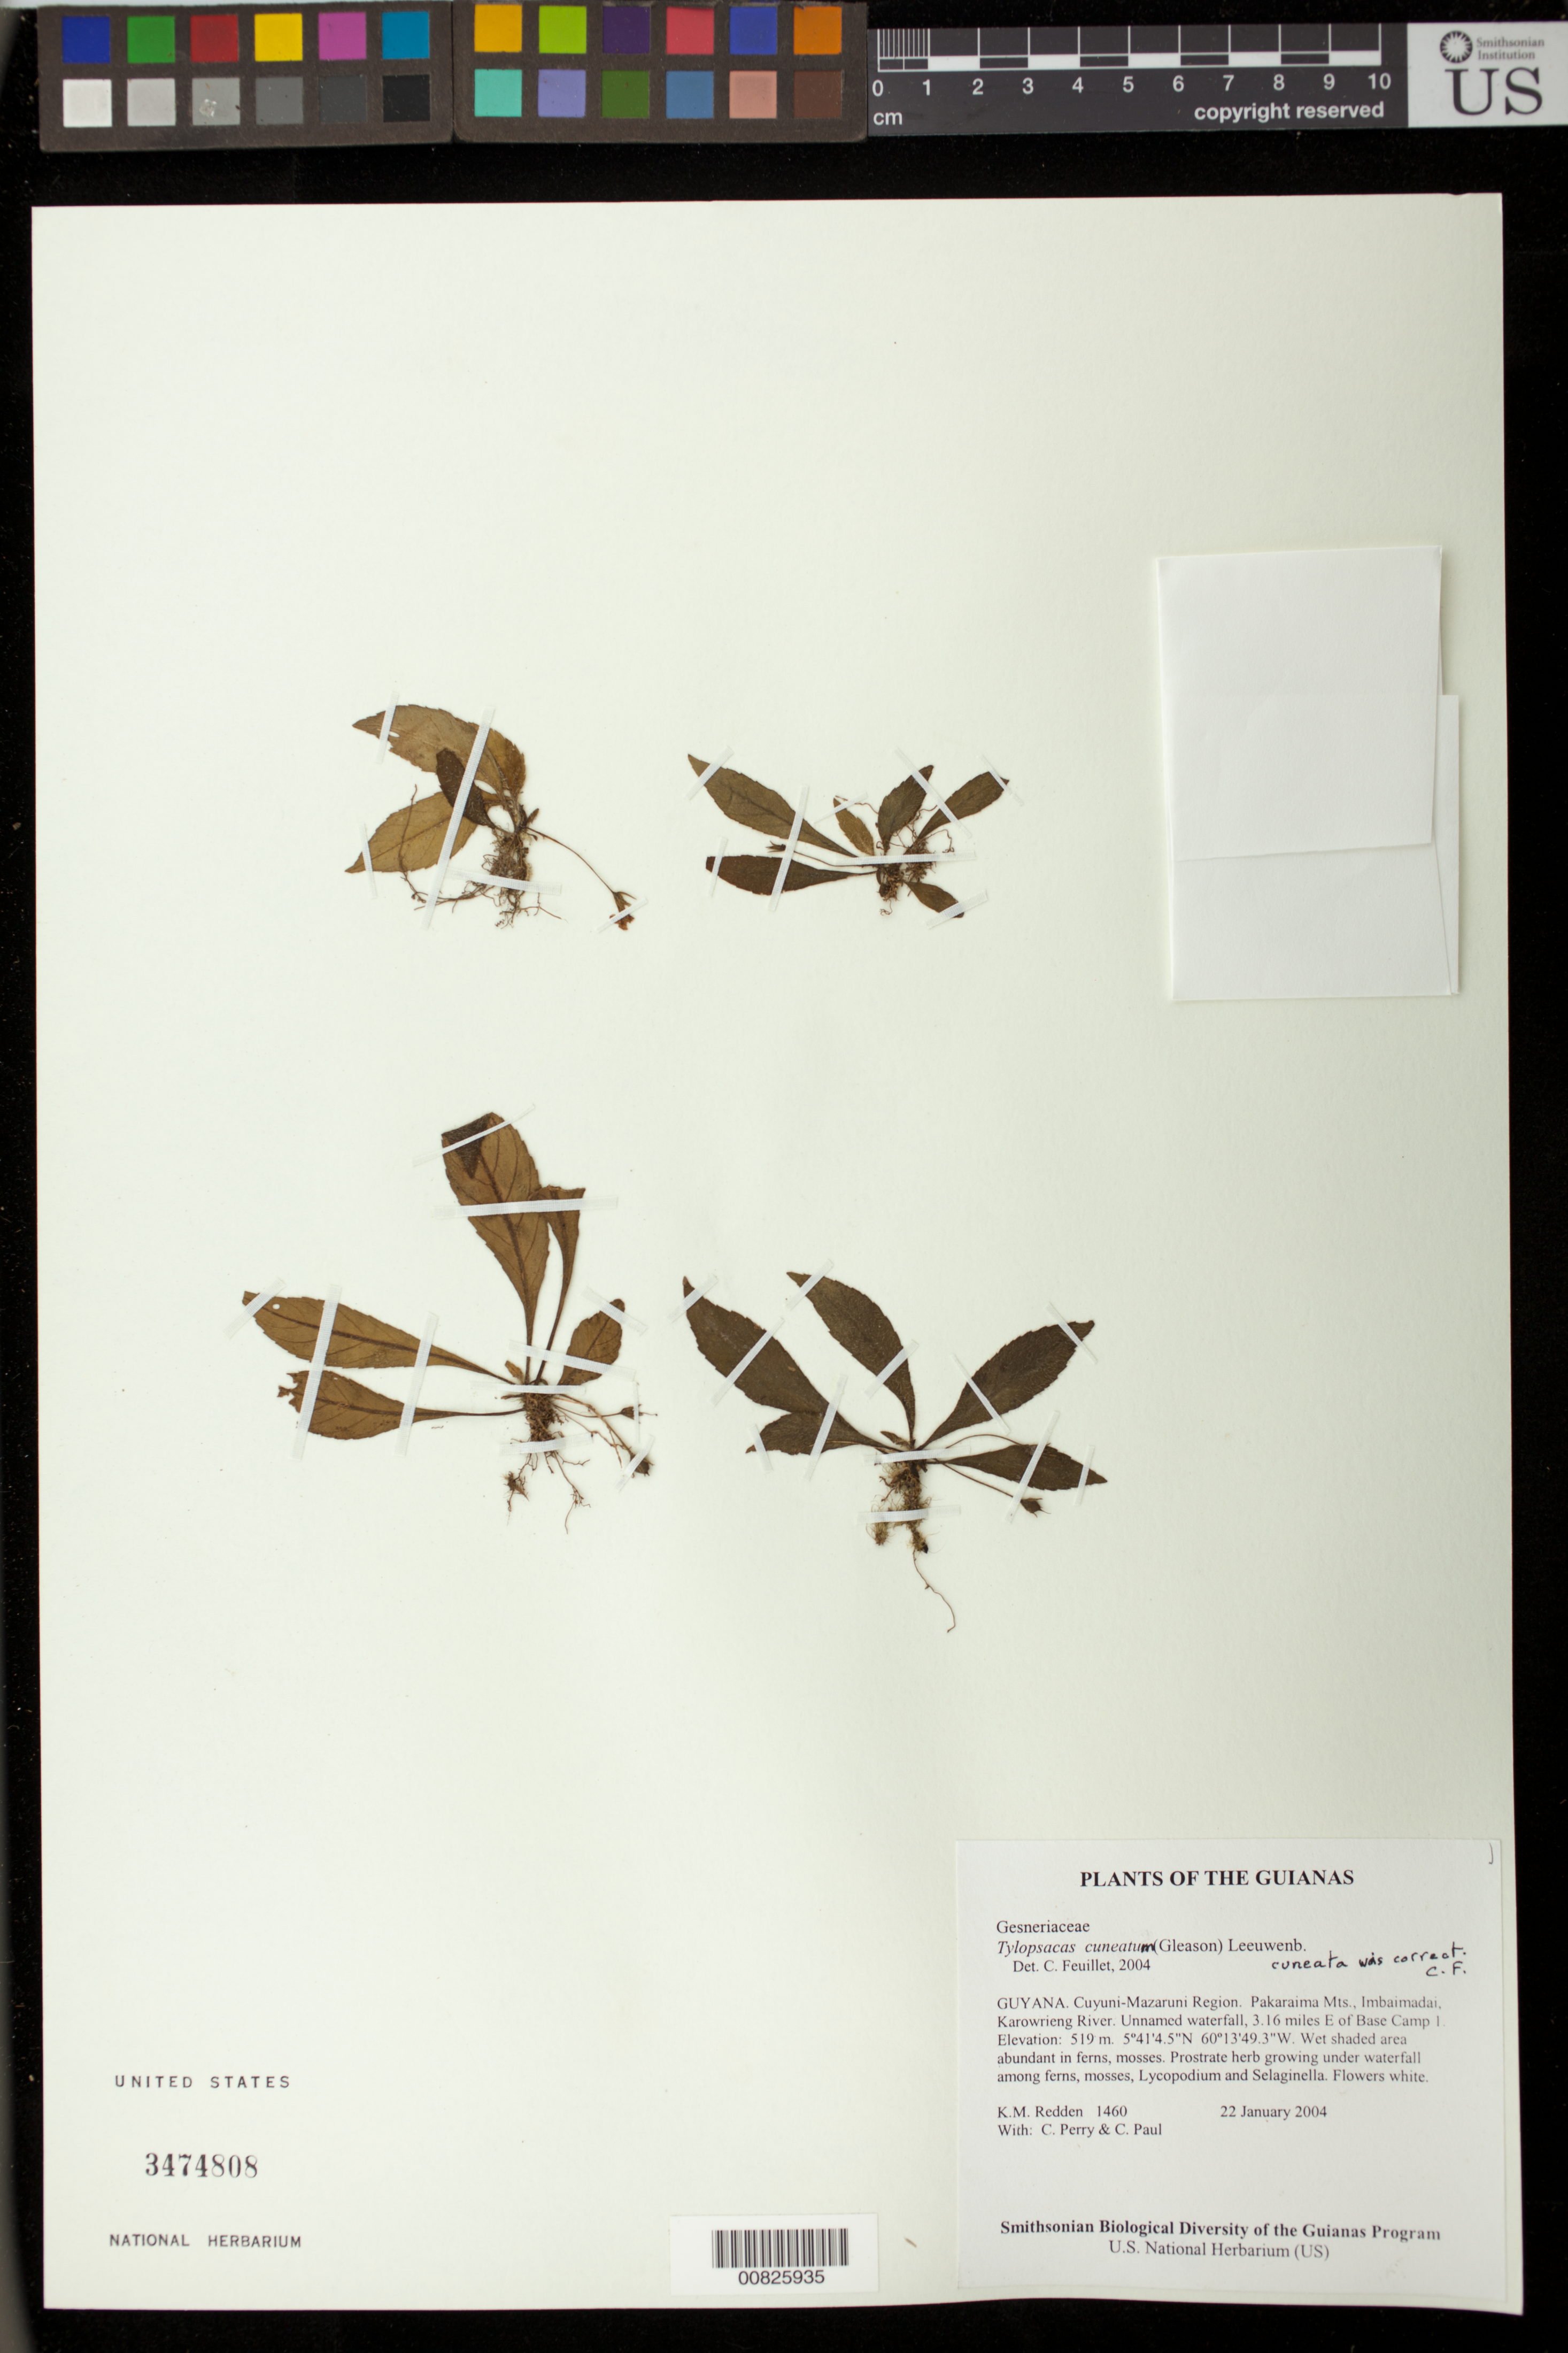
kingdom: Plantae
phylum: Tracheophyta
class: Magnoliopsida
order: Lamiales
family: Gesneriaceae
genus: Tylopsacas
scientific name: Tylopsacas cuneata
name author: (Gleason) Leeuwenb.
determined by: Feuillet, C.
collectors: K. M. Redden, C. Perry & C. Paul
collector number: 1460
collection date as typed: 22 Jan 2004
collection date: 2004-01-22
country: Guyana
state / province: Cuyuni-Mazaruni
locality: Cuyuni-Mazaruni Region. Pakaraima Mts., Imbaimadai, Karowrieng River. Unnamed waterfall, 3.16 miles E of Base Camp 1.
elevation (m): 519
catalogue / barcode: US 3474808